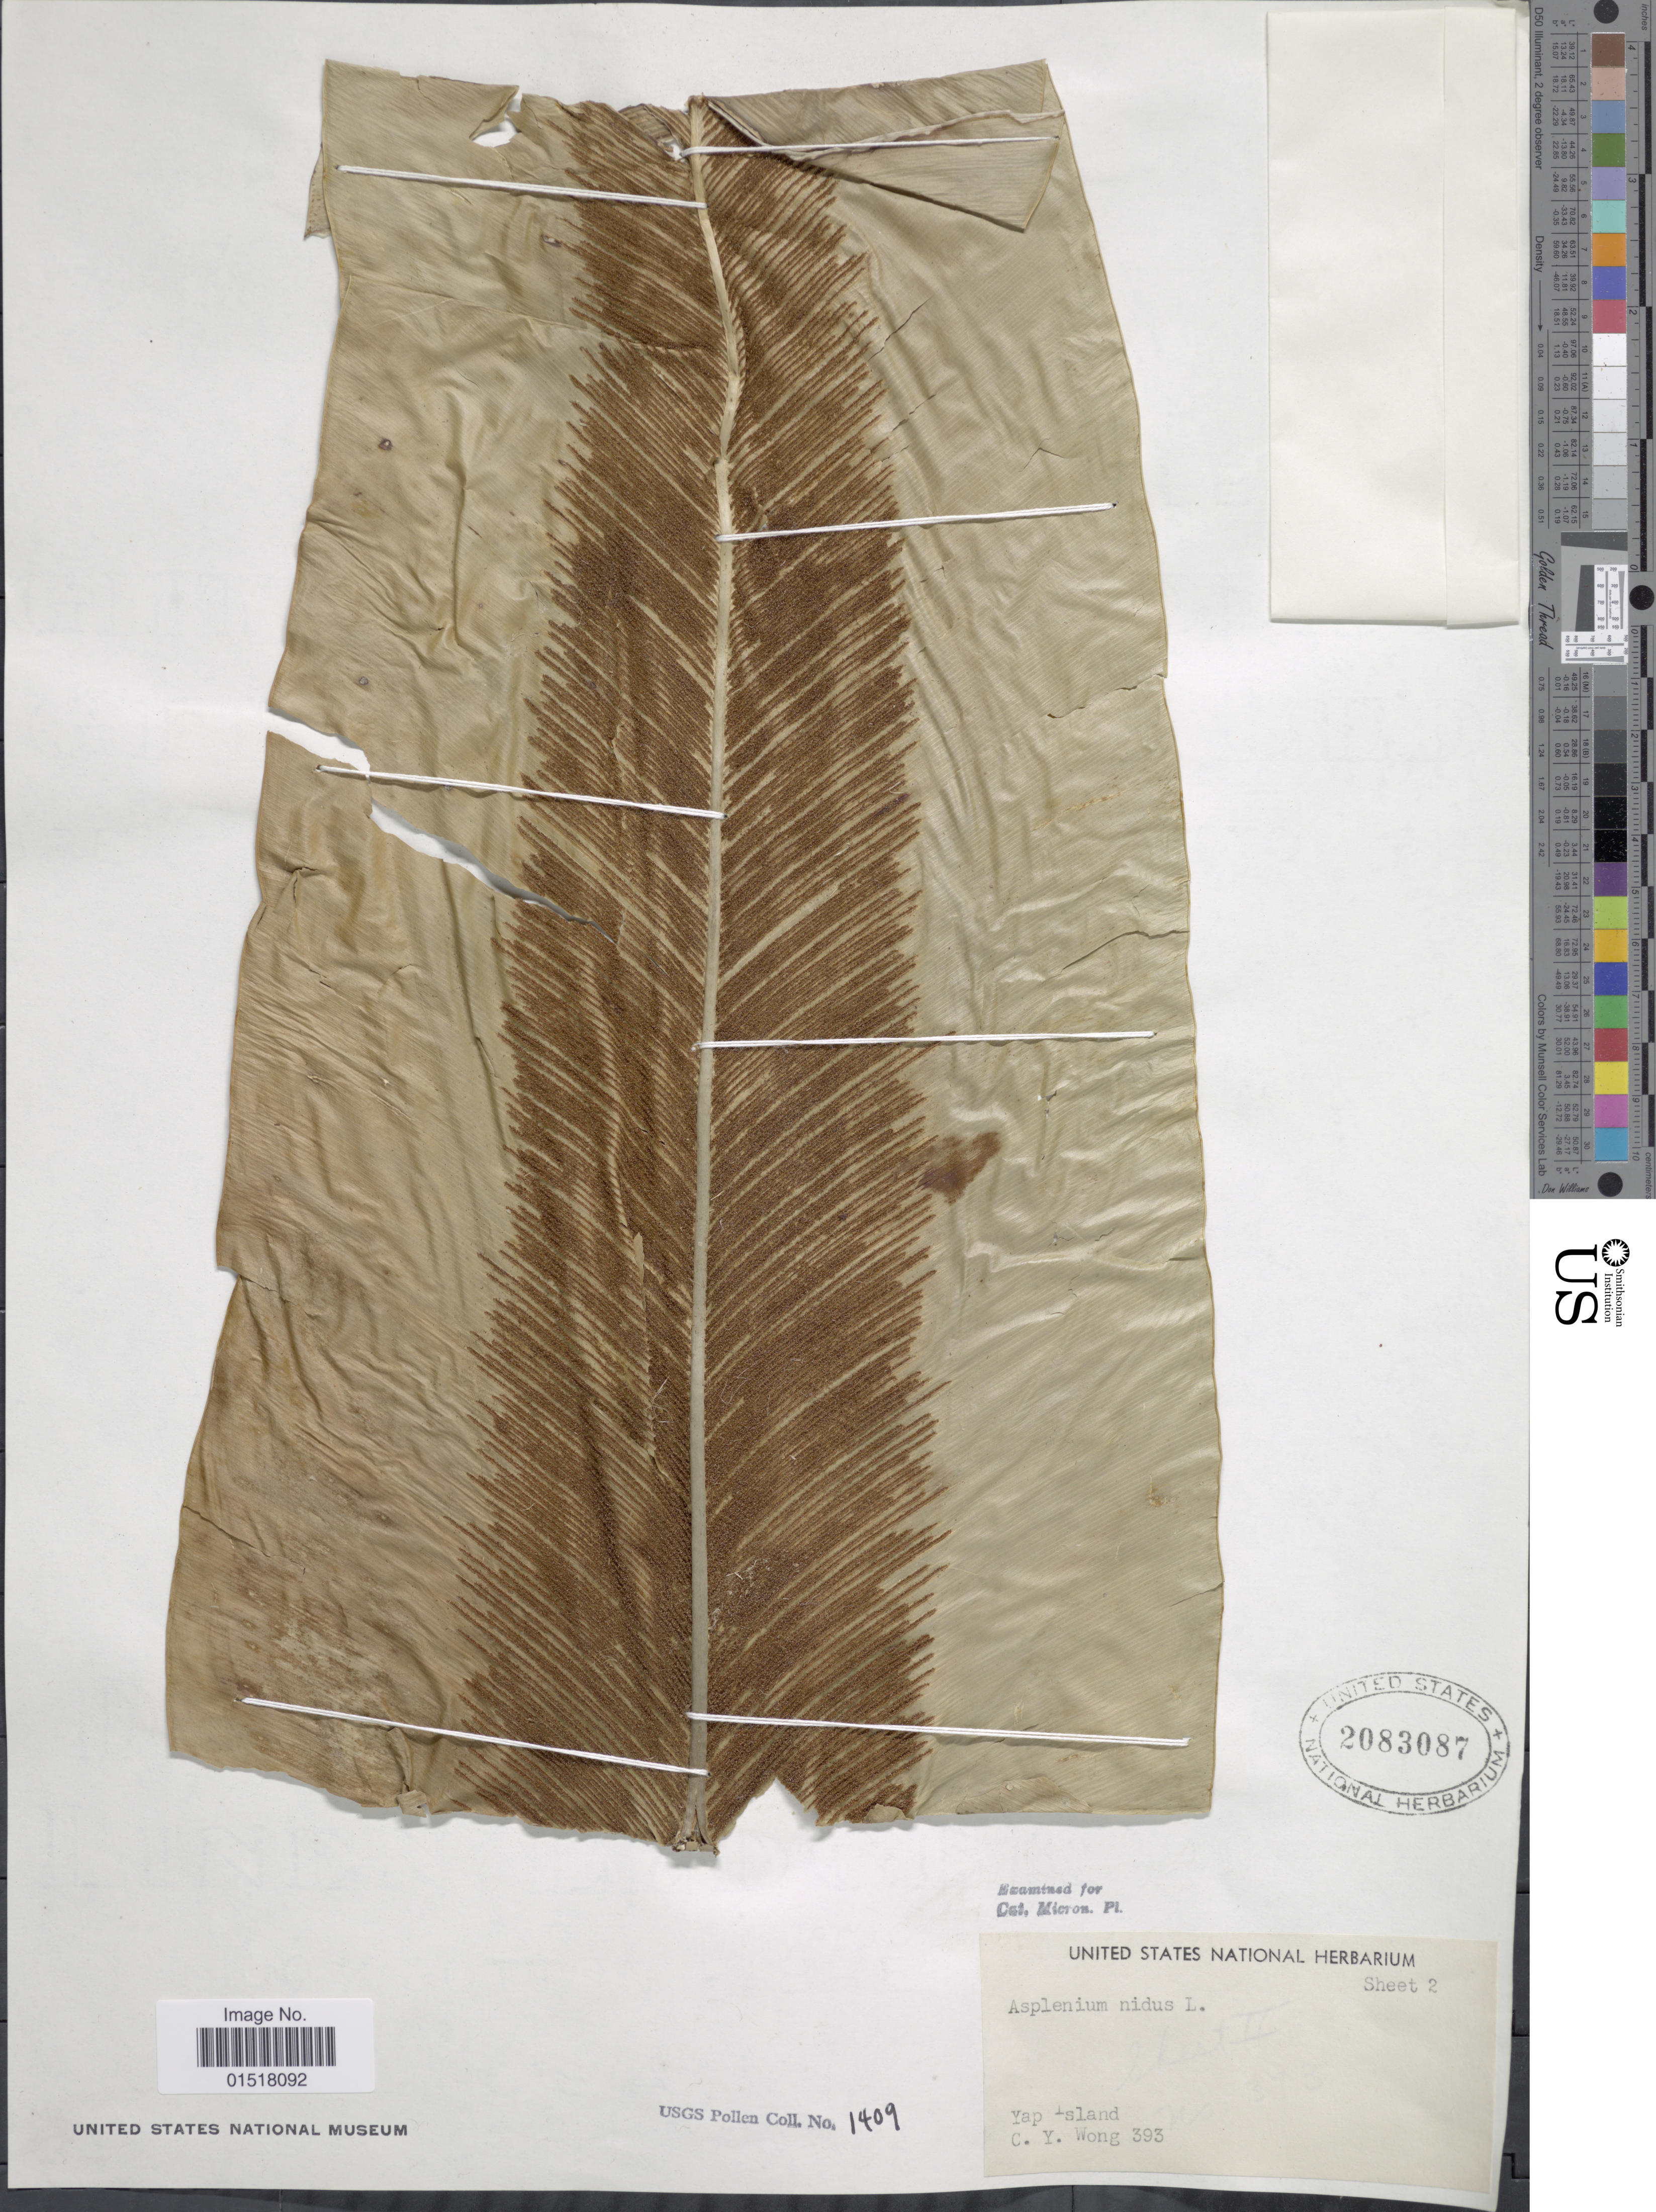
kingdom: Plantae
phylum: Tracheophyta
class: Polypodiopsida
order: Polypodiales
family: Aspleniaceae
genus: Asplenium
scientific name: Asplenium nidus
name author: L.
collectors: C. Wong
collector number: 393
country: Micronesia, Federated States of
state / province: Yap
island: Yap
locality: Yap Island.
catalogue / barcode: US 2083087